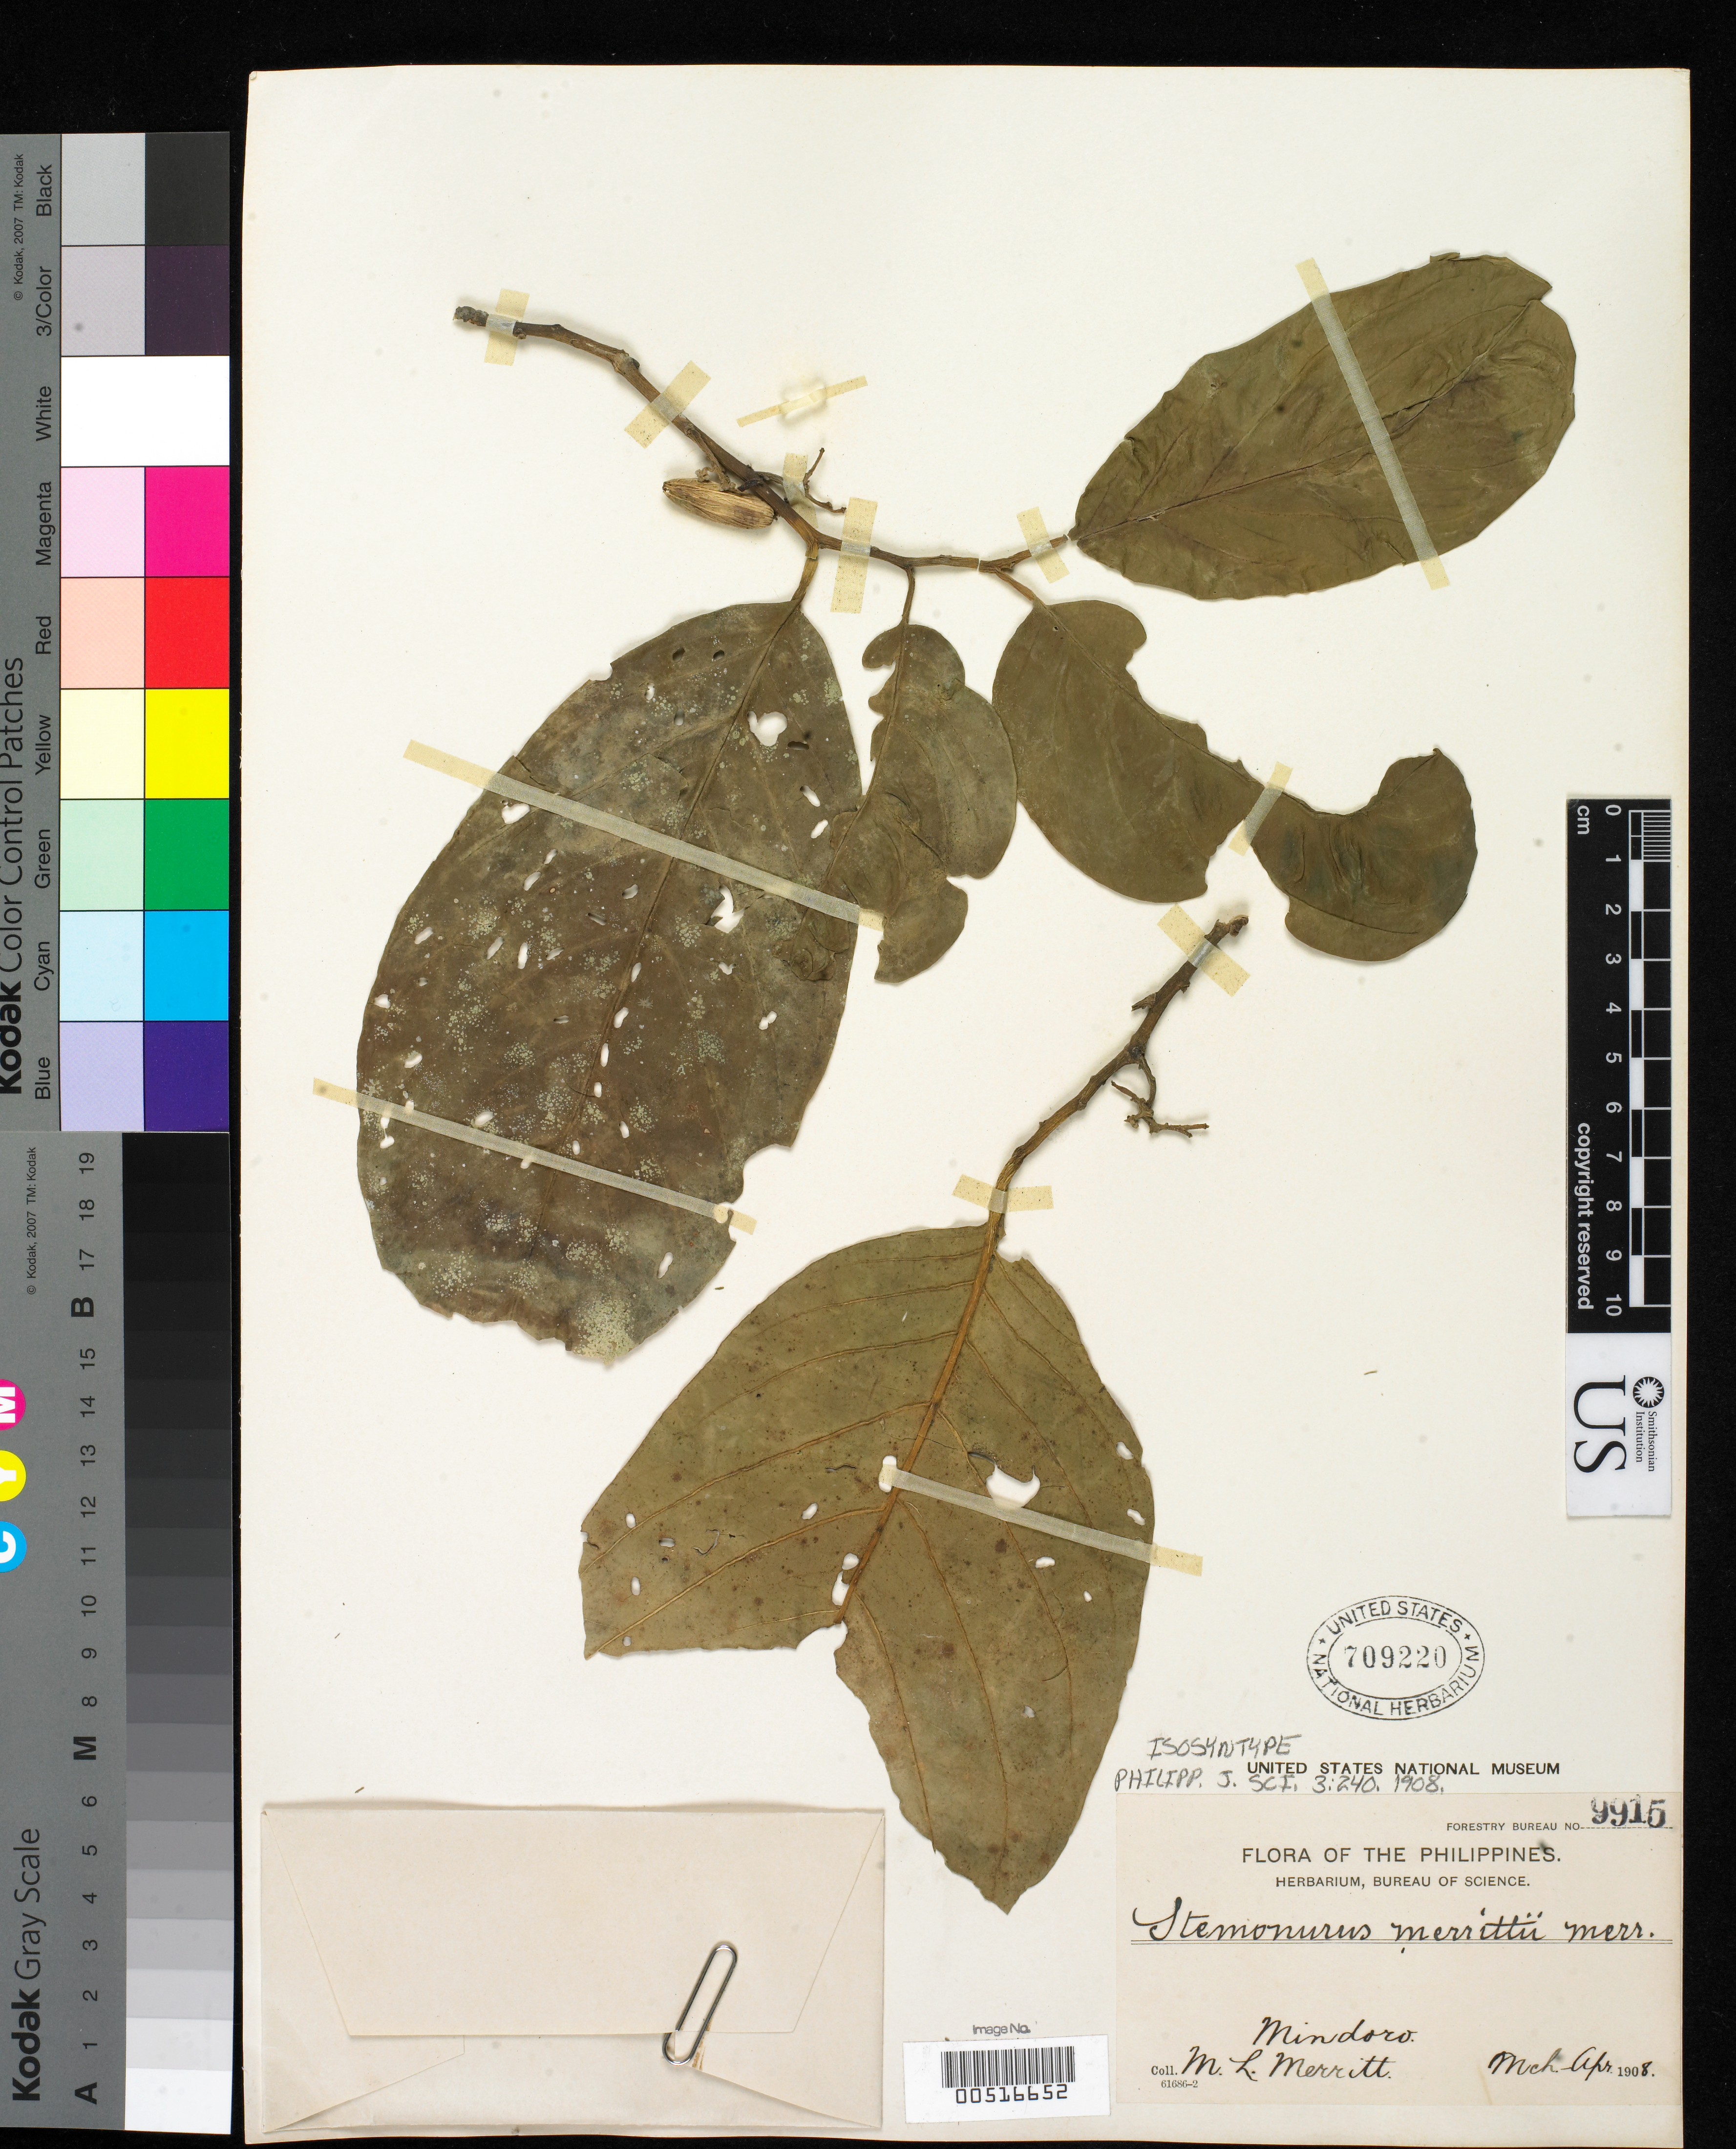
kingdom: Plantae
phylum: Tracheophyta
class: Magnoliopsida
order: Cardiopteridales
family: Stemonuraceae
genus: Stemonurus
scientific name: Stemonurus merrittii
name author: Merr.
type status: Isosyntype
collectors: M. L. Merritt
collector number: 9915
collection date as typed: Mar 1908 to -- Apr 1908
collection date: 1908-03/1908-04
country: Philippines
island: Mindoro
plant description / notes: Lectotype collection is Merritt Bur. Sci. 9916 as (effectively) designated by Howard, Brittonia 5: 56 (1943).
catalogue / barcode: US 709220